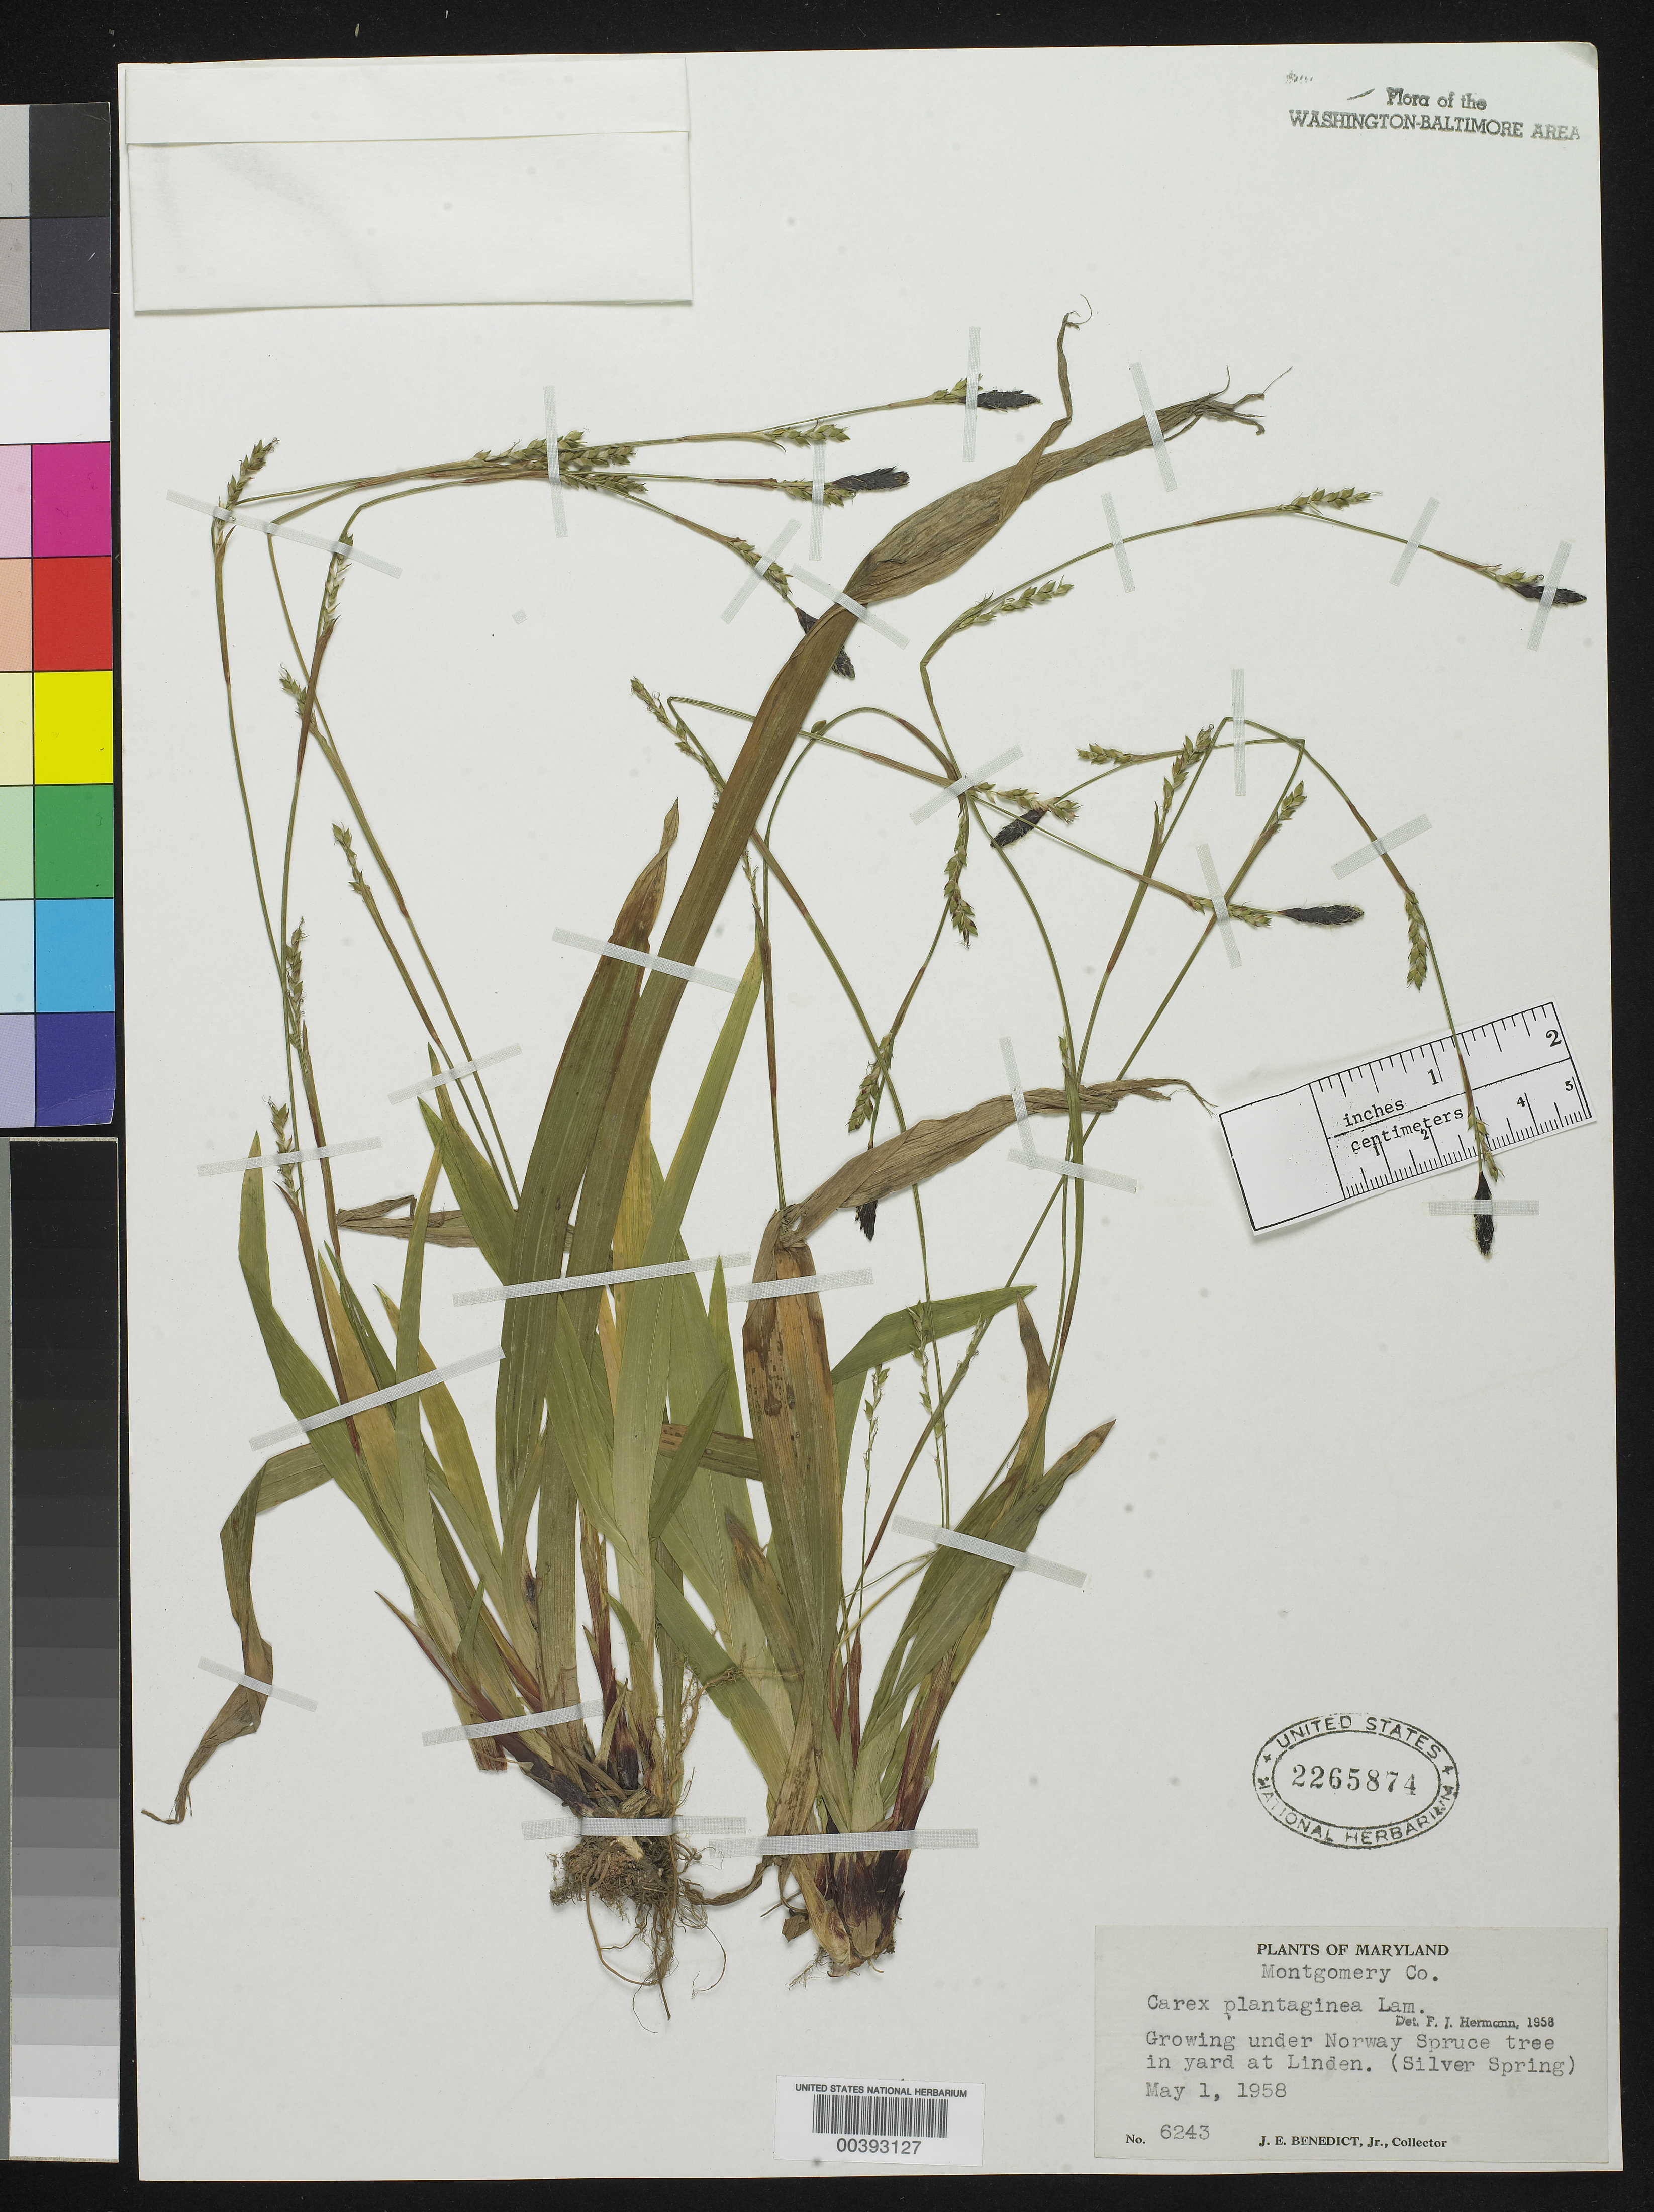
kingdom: Plantae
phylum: Tracheophyta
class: Liliopsida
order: Poales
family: Cyperaceae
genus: Carex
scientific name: Carex plantaginea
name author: Lam.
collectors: J. E. Benedict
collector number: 6243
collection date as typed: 01 May 1958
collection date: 1958-05-01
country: United States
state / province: Maryland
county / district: Montgomery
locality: Linden, Silver Spring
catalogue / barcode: US 2265874